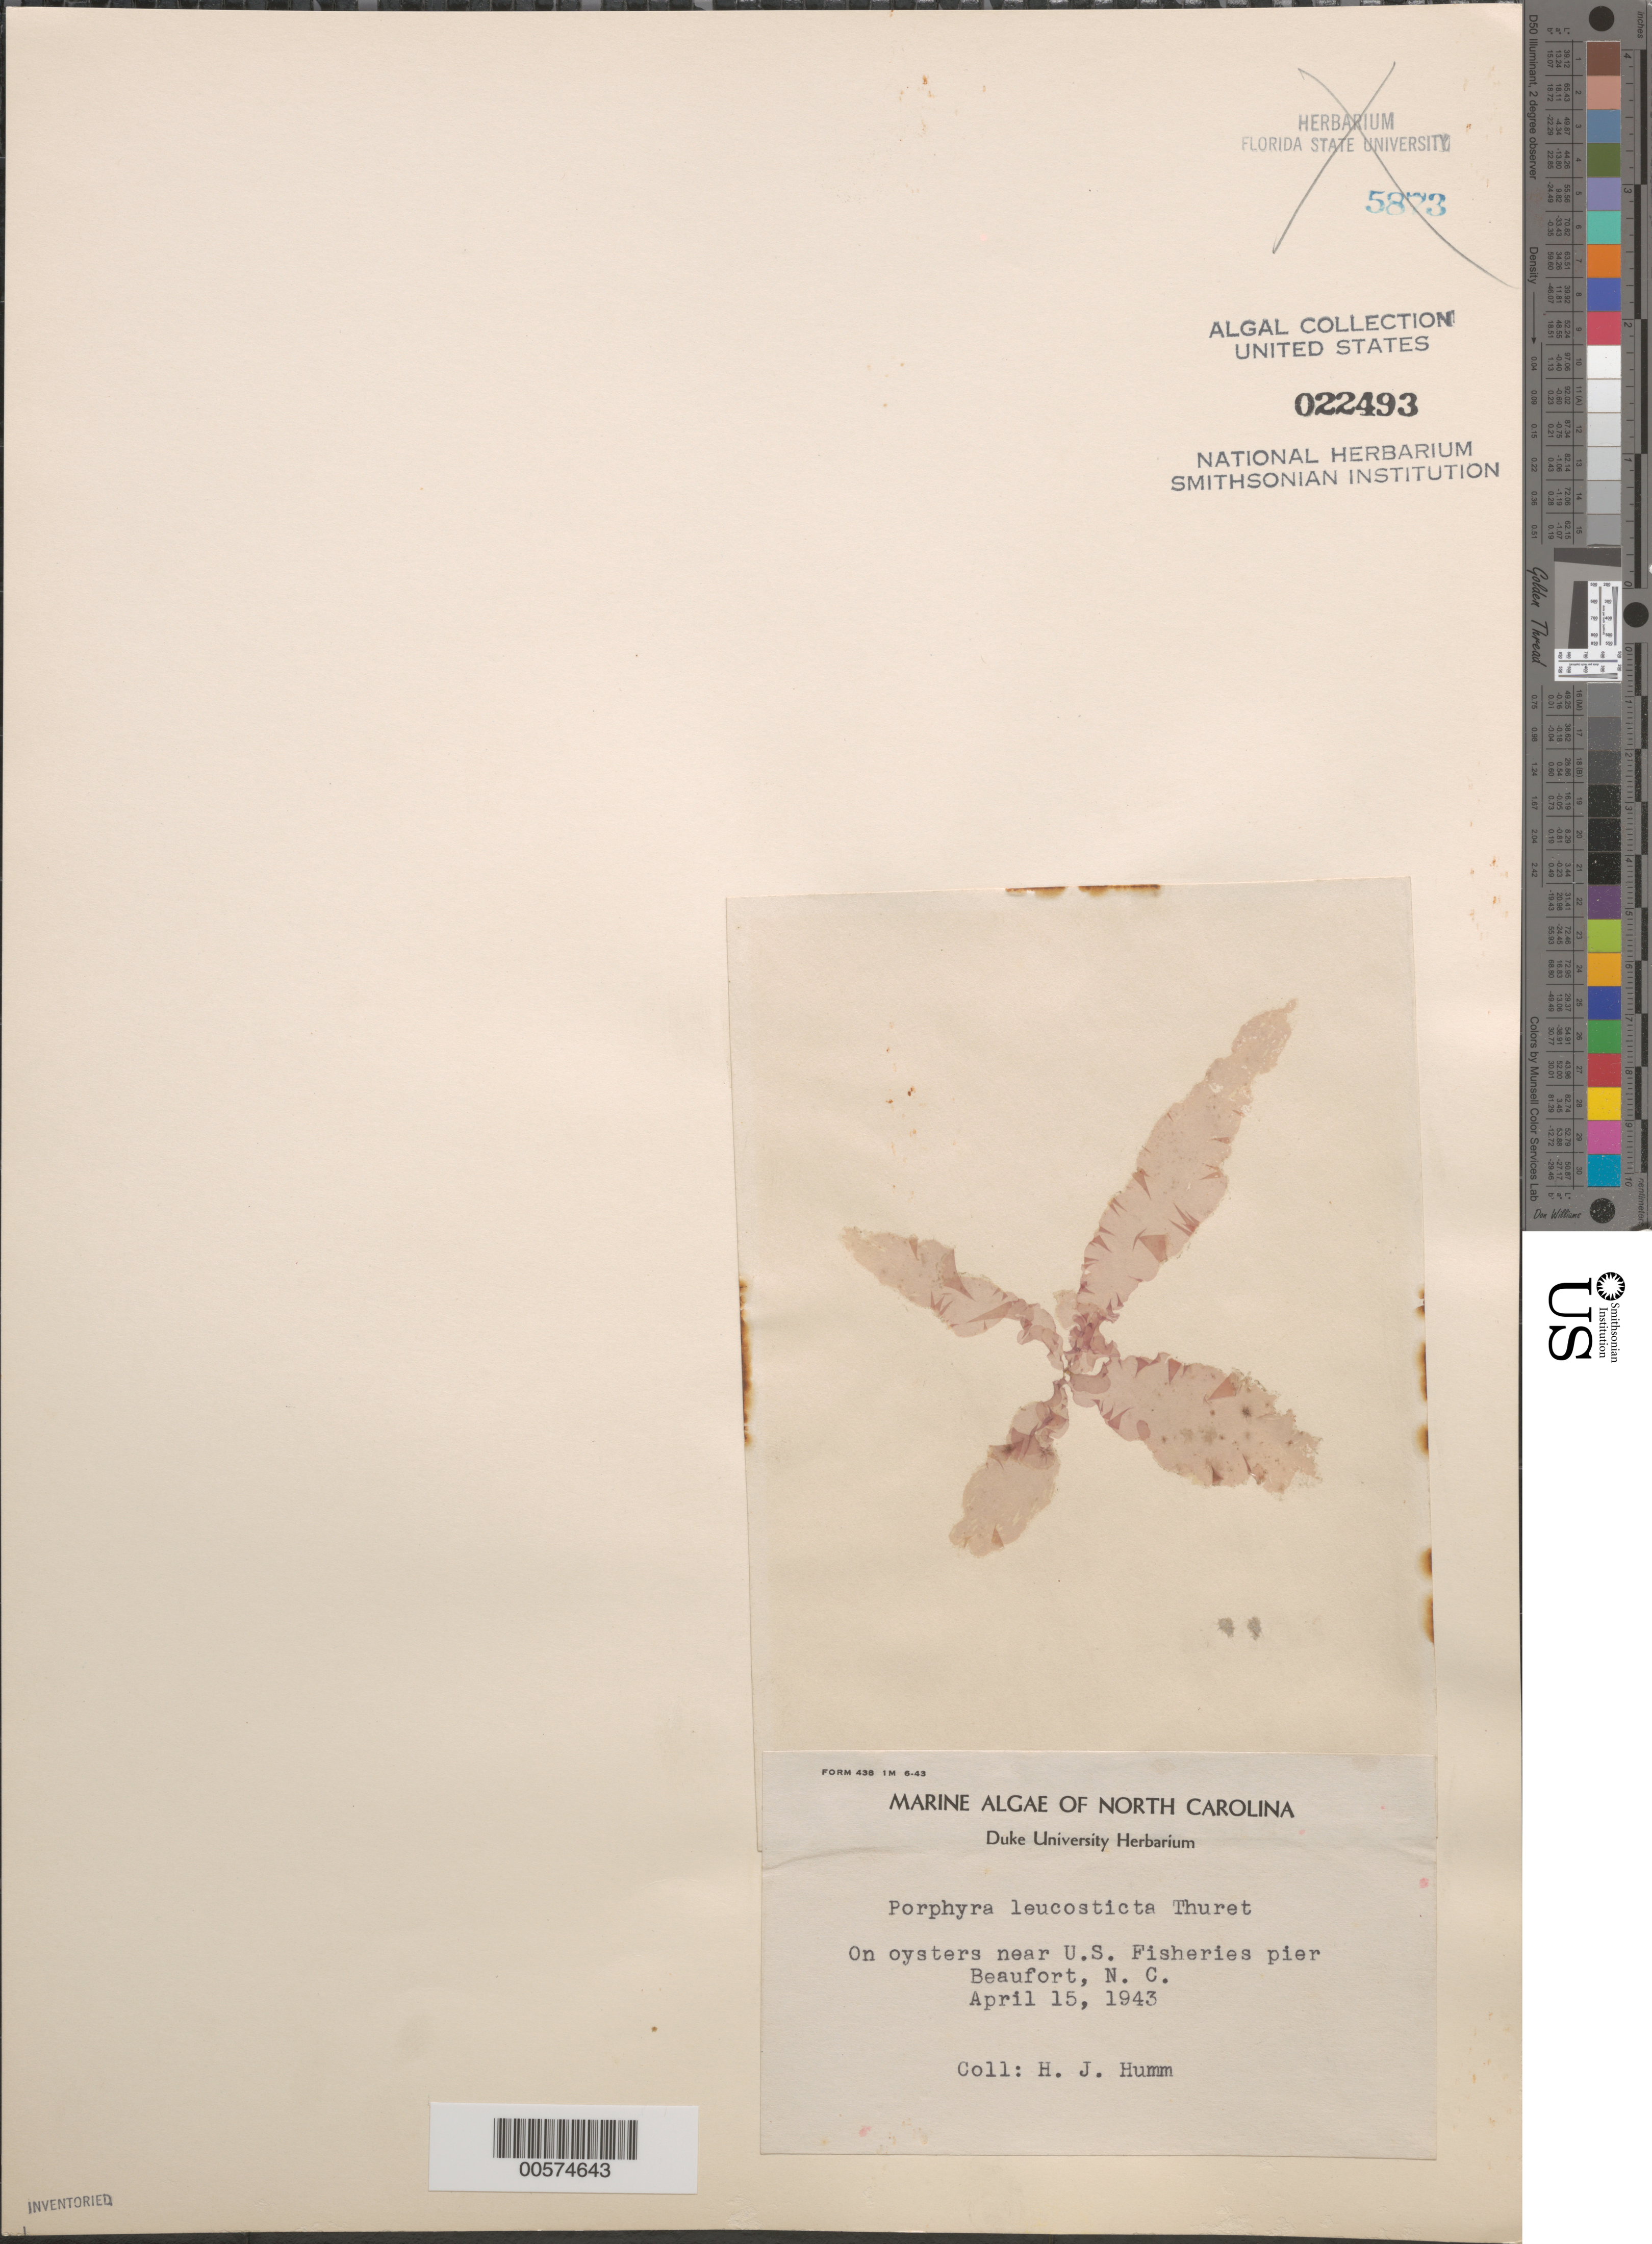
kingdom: Plantae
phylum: Rhodophyta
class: Bangiophyceae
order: Bangiales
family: Bangiaceae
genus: Pyropia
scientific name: Pyropia leucosticta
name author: (Thuret) Neefus & J. Brodie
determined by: Algae name updating Project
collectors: H. J. Humm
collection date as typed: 15 Apr 1943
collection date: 1943-04-15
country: United States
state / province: North Carolina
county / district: Carteret County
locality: Beaufort, near US Fisheries pier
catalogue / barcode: US 22493